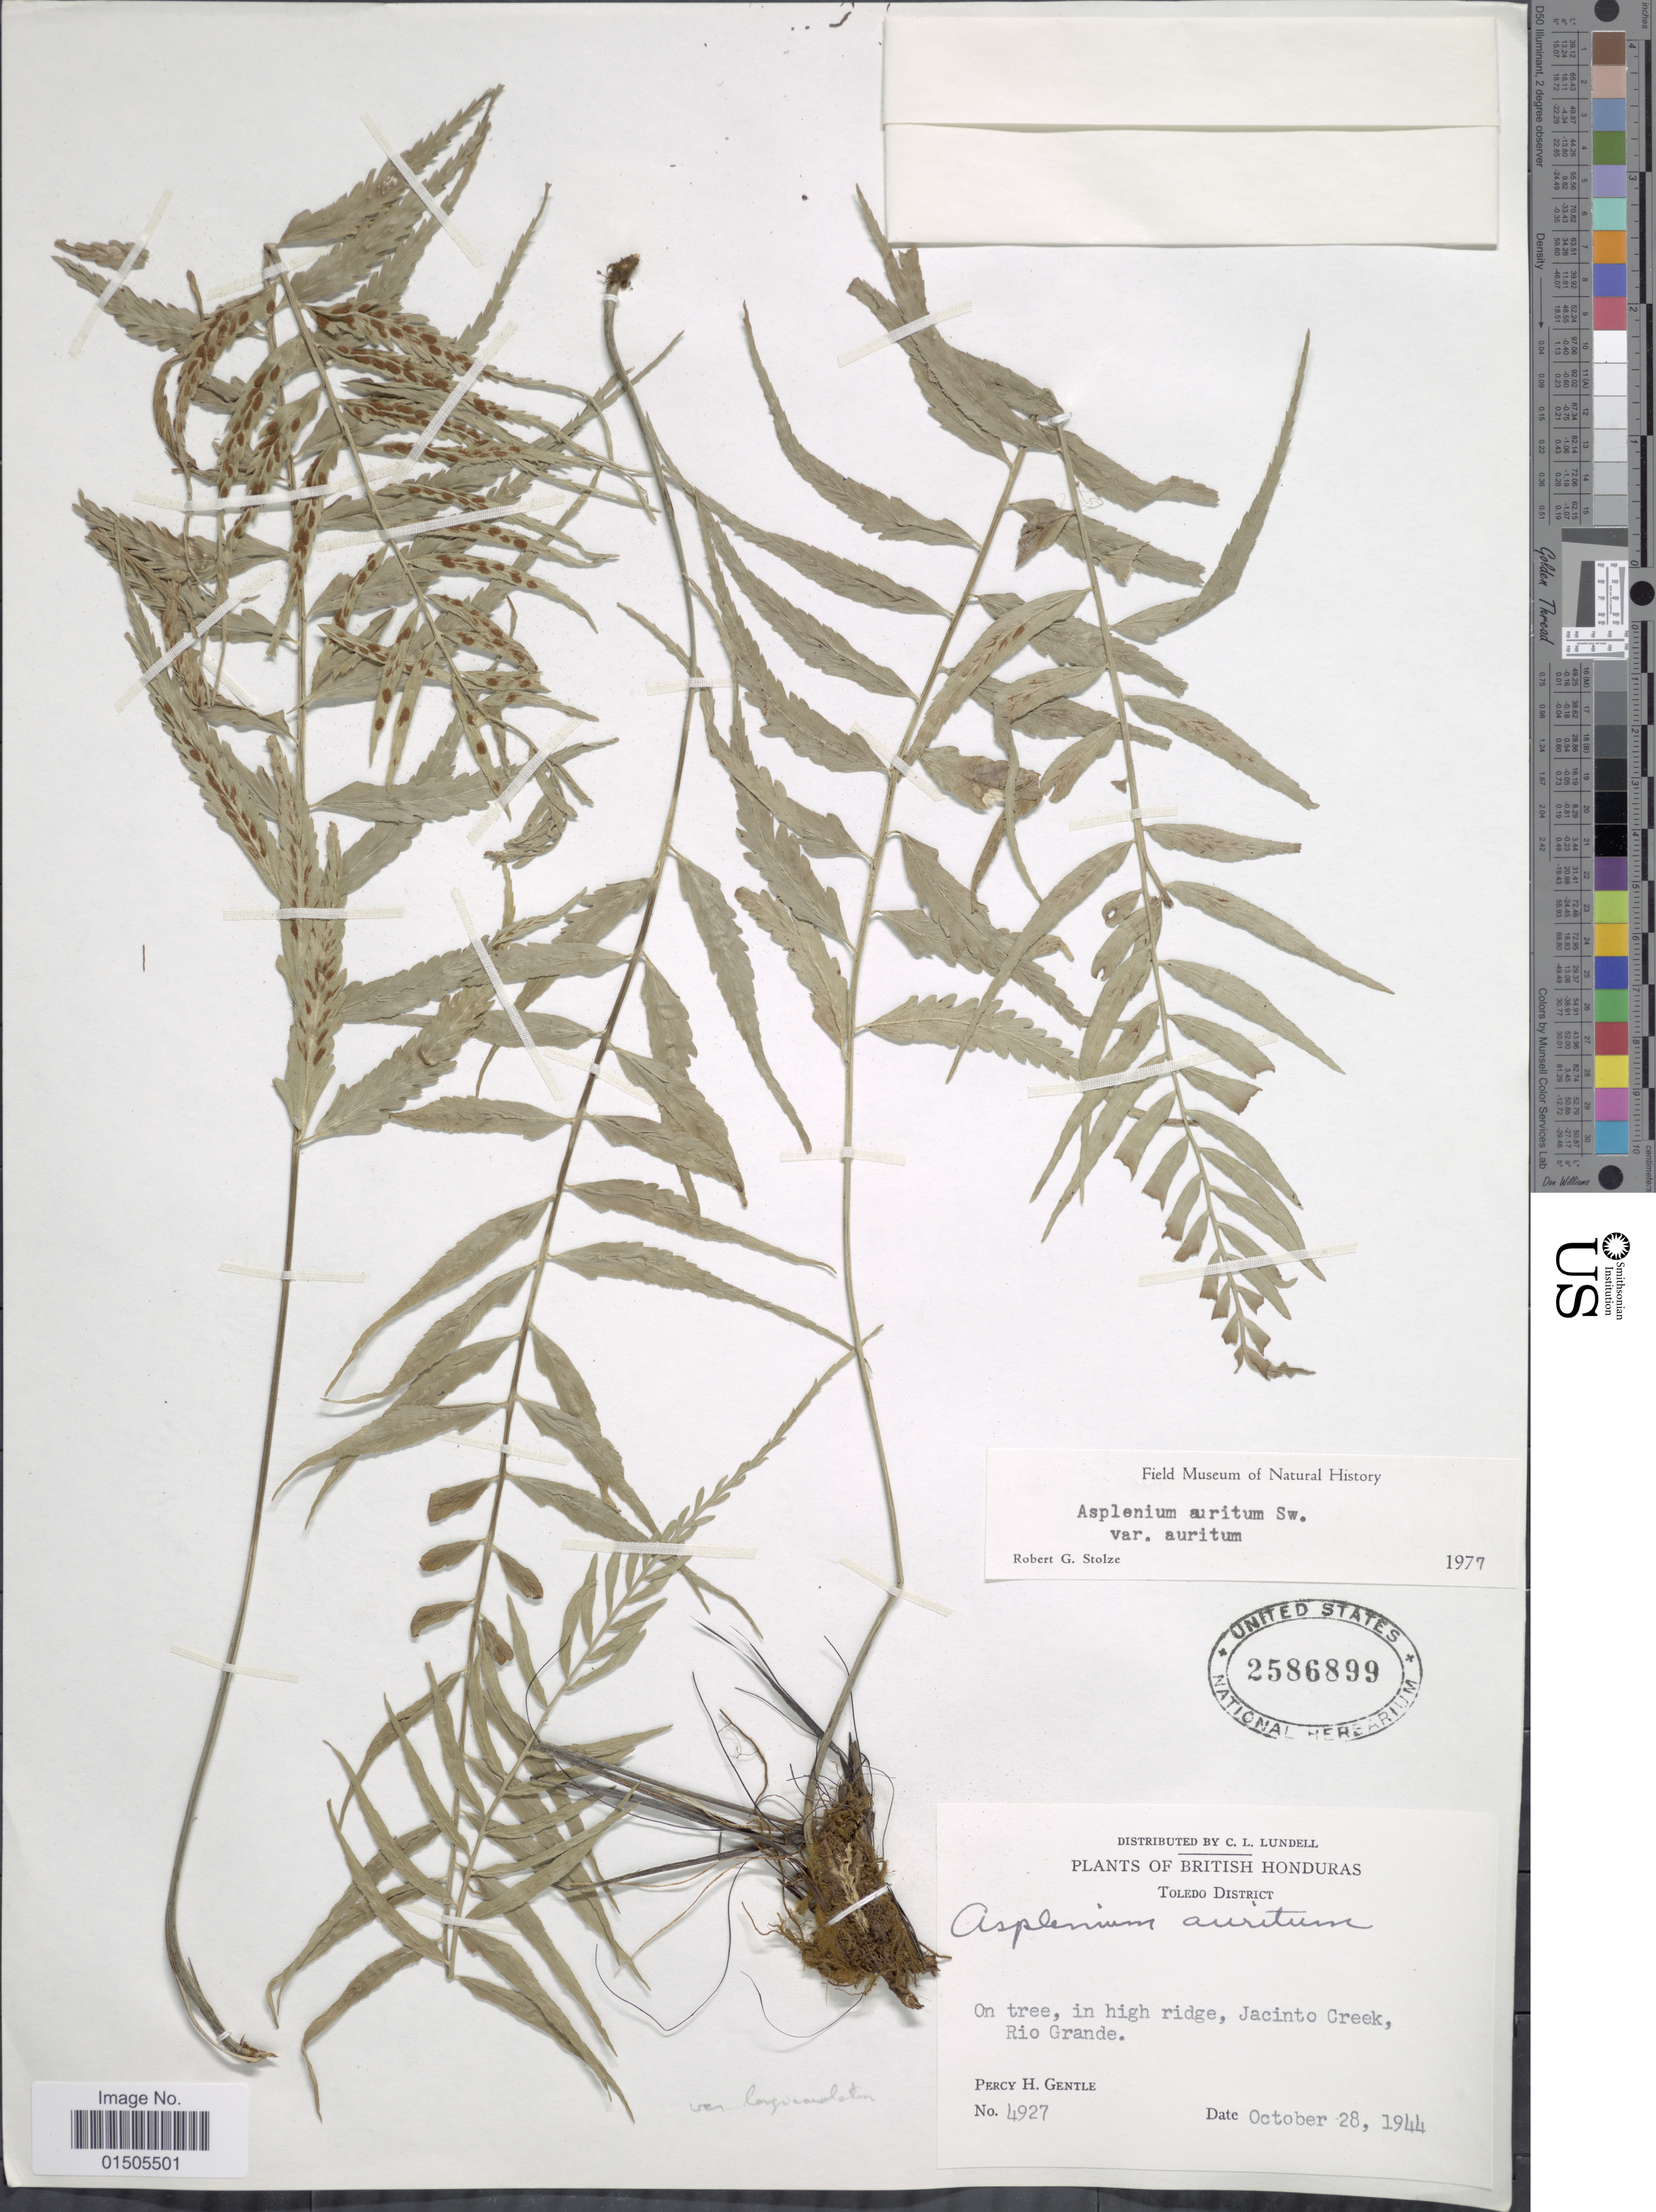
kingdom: Plantae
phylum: Tracheophyta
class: Polypodiopsida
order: Polypodiales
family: Aspleniaceae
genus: Asplenium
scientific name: Asplenium auritum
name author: Sw.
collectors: P. H. Gentle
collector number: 4927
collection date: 1944-10-28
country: Belize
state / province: Toledo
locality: British Honduras, On tree, in high ridge, Jacinto Creek, Rio Grande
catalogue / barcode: US 2586899